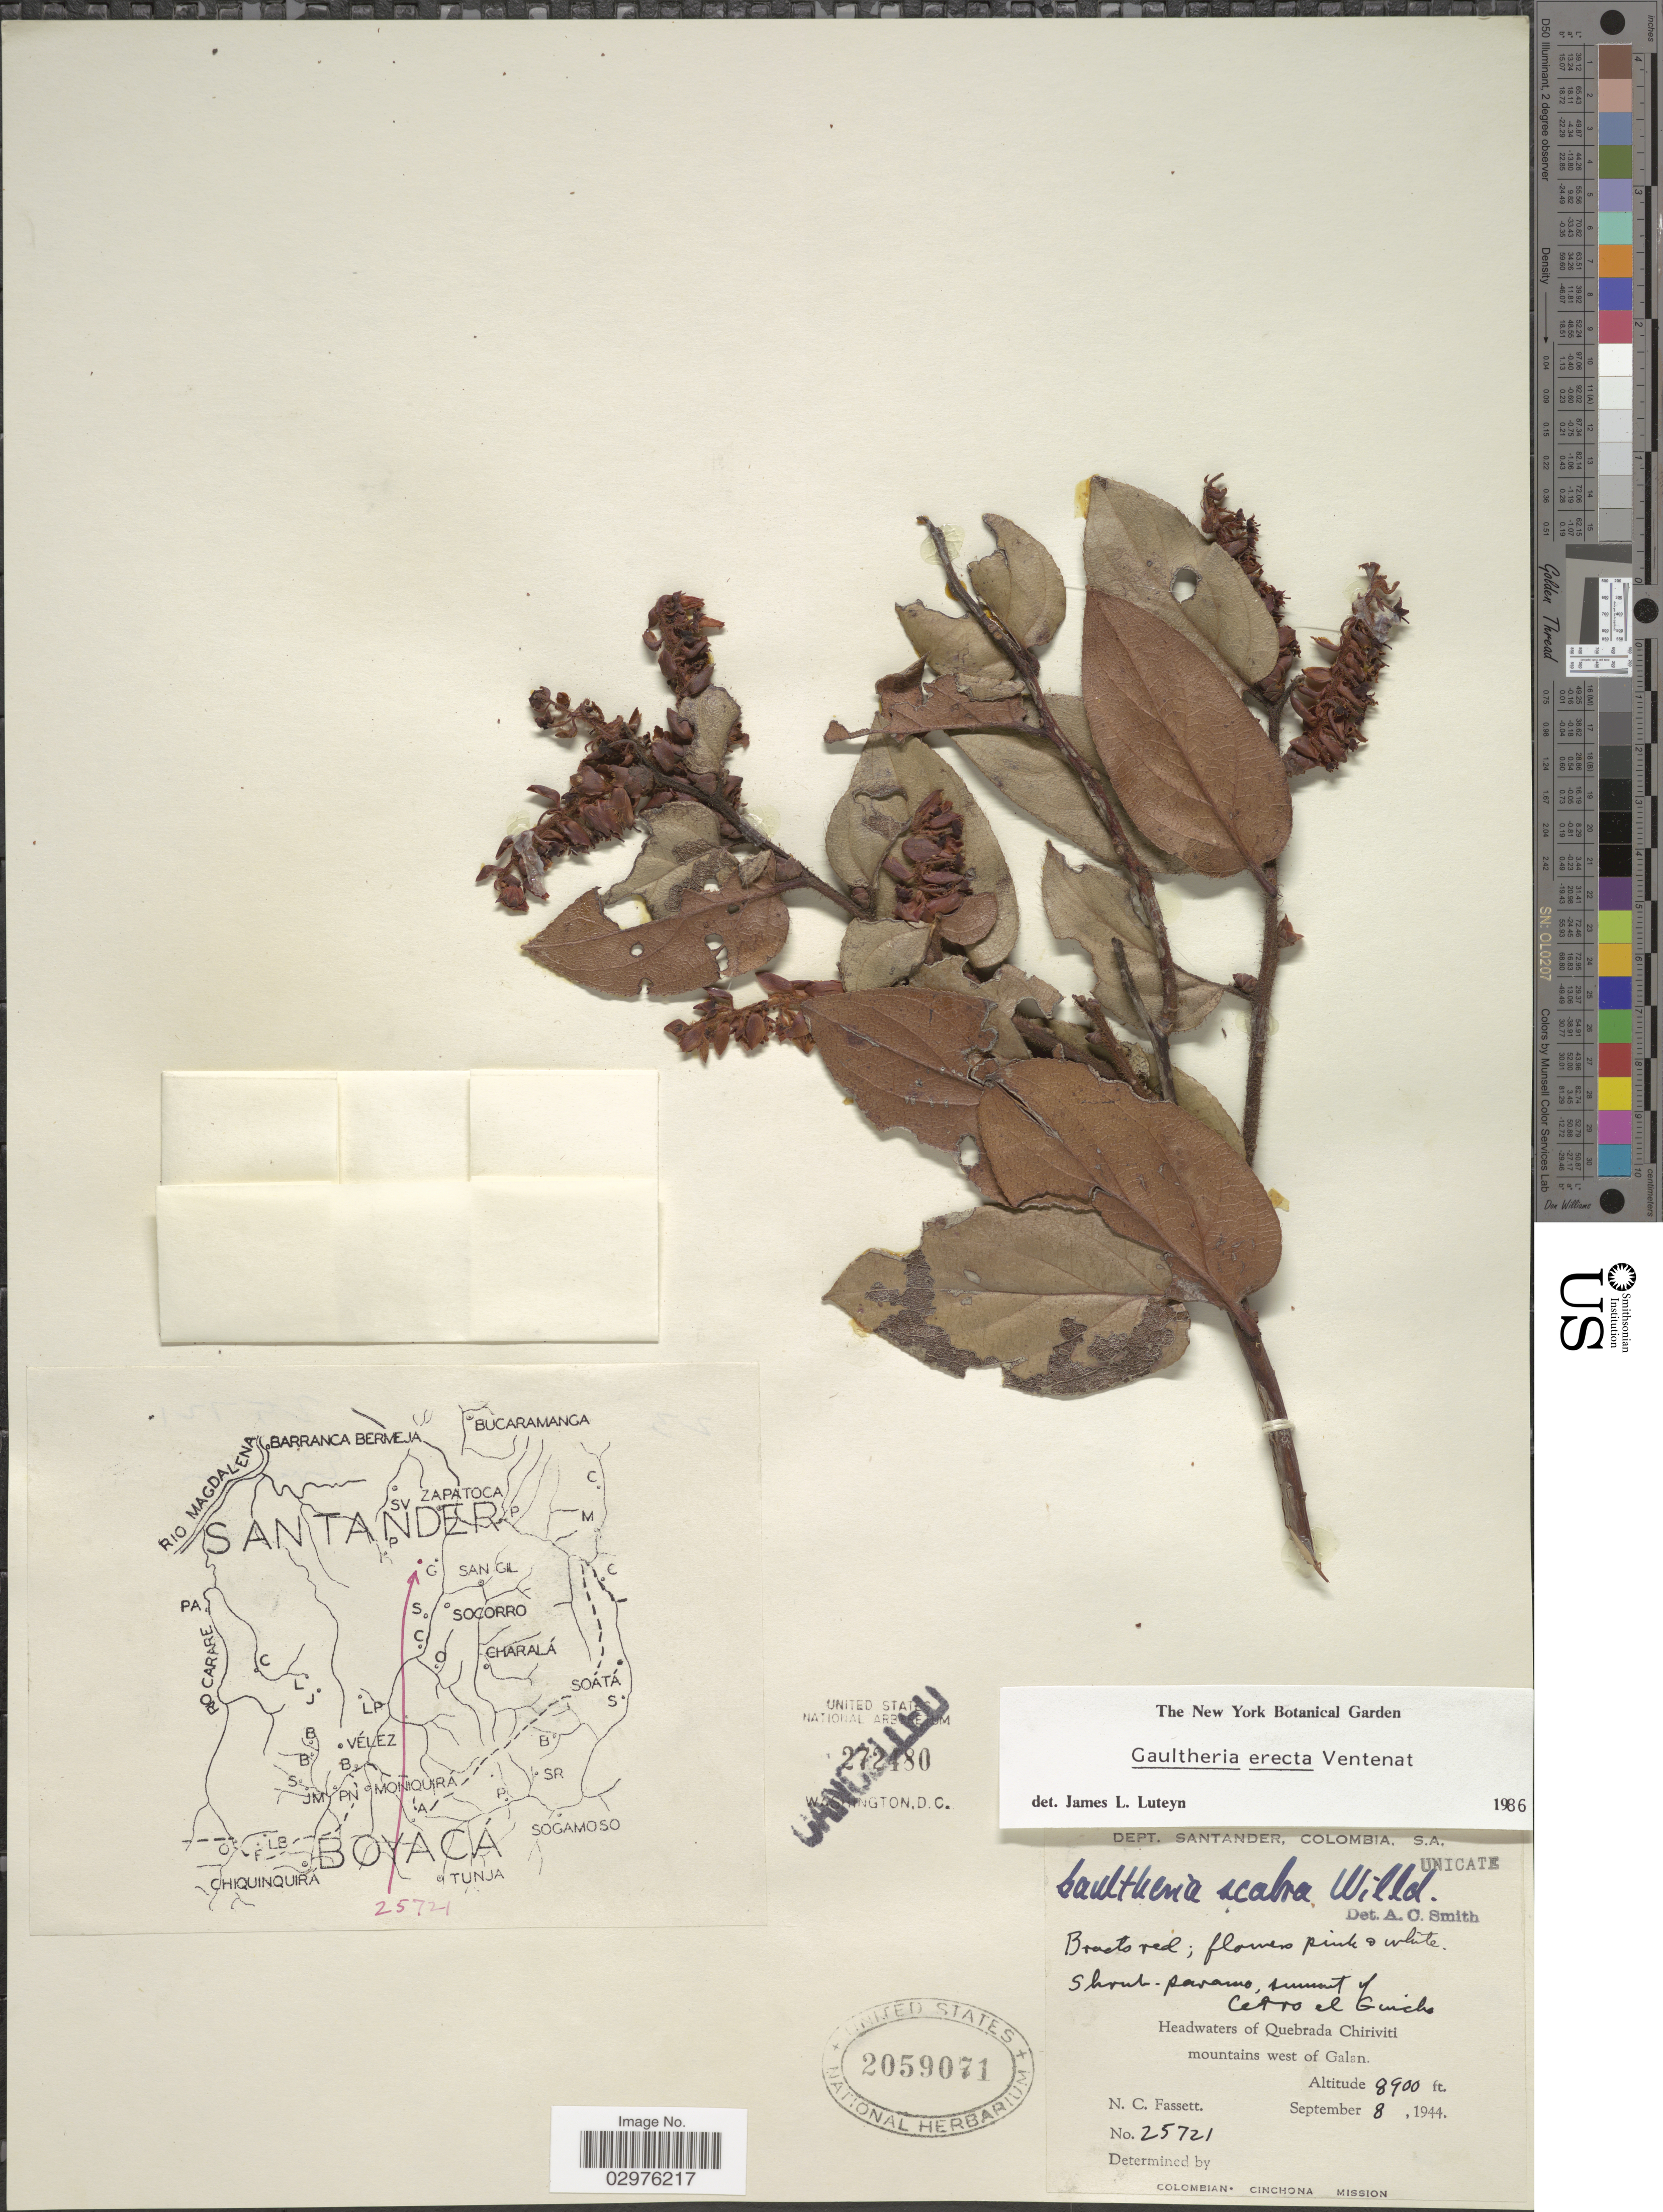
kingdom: Plantae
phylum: Tracheophyta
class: Magnoliopsida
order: Ericales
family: Ericaceae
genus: Gaultheria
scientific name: Gaultheria erecta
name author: Vent.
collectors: N. C. Fassett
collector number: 25721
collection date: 1944-09-08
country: Colombia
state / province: Santander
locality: Dept. Santander. Shrub-paramo, summit of Cerro el Guicho. Headwaters of Quebrada Chiriviti, mountains west of Galan.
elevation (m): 2713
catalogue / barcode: US 2059071